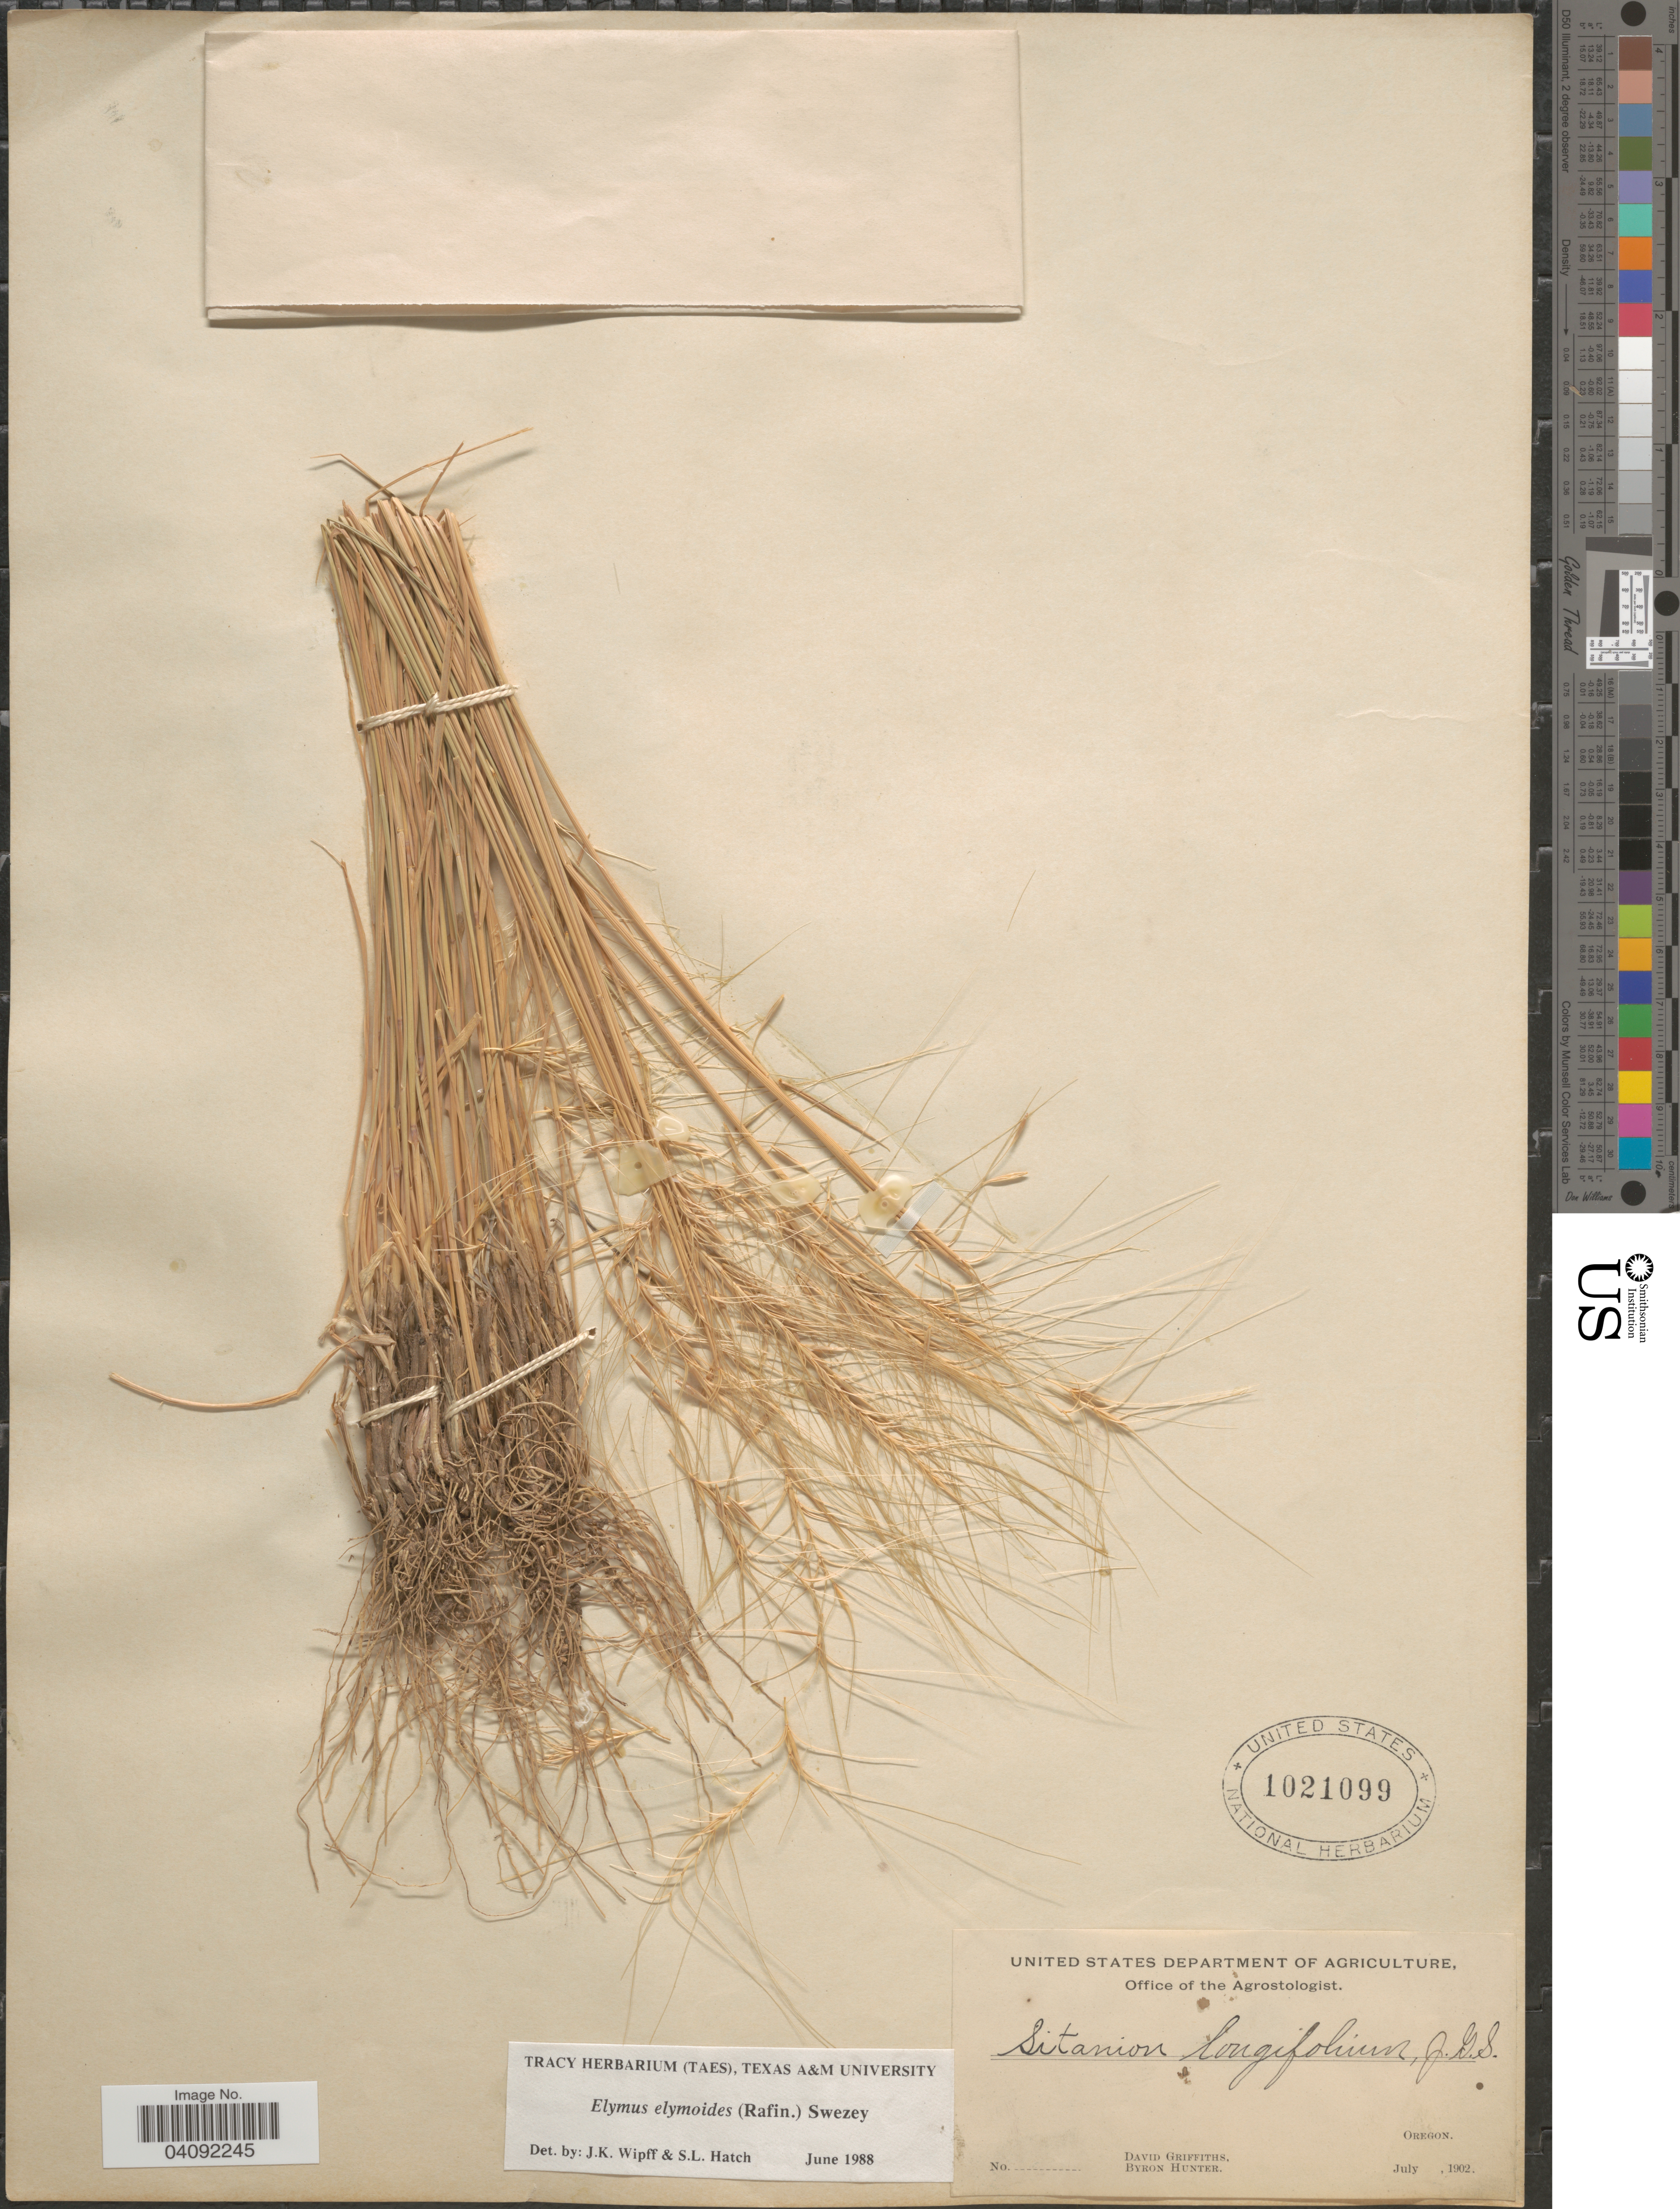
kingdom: Plantae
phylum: Tracheophyta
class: Liliopsida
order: Poales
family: Poaceae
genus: Elymus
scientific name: Elymus elymoides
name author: (Raf.) Swezey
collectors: D. Griffiths & B. Hunter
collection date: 1902-07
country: United States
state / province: Oregon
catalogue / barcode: US 1021099